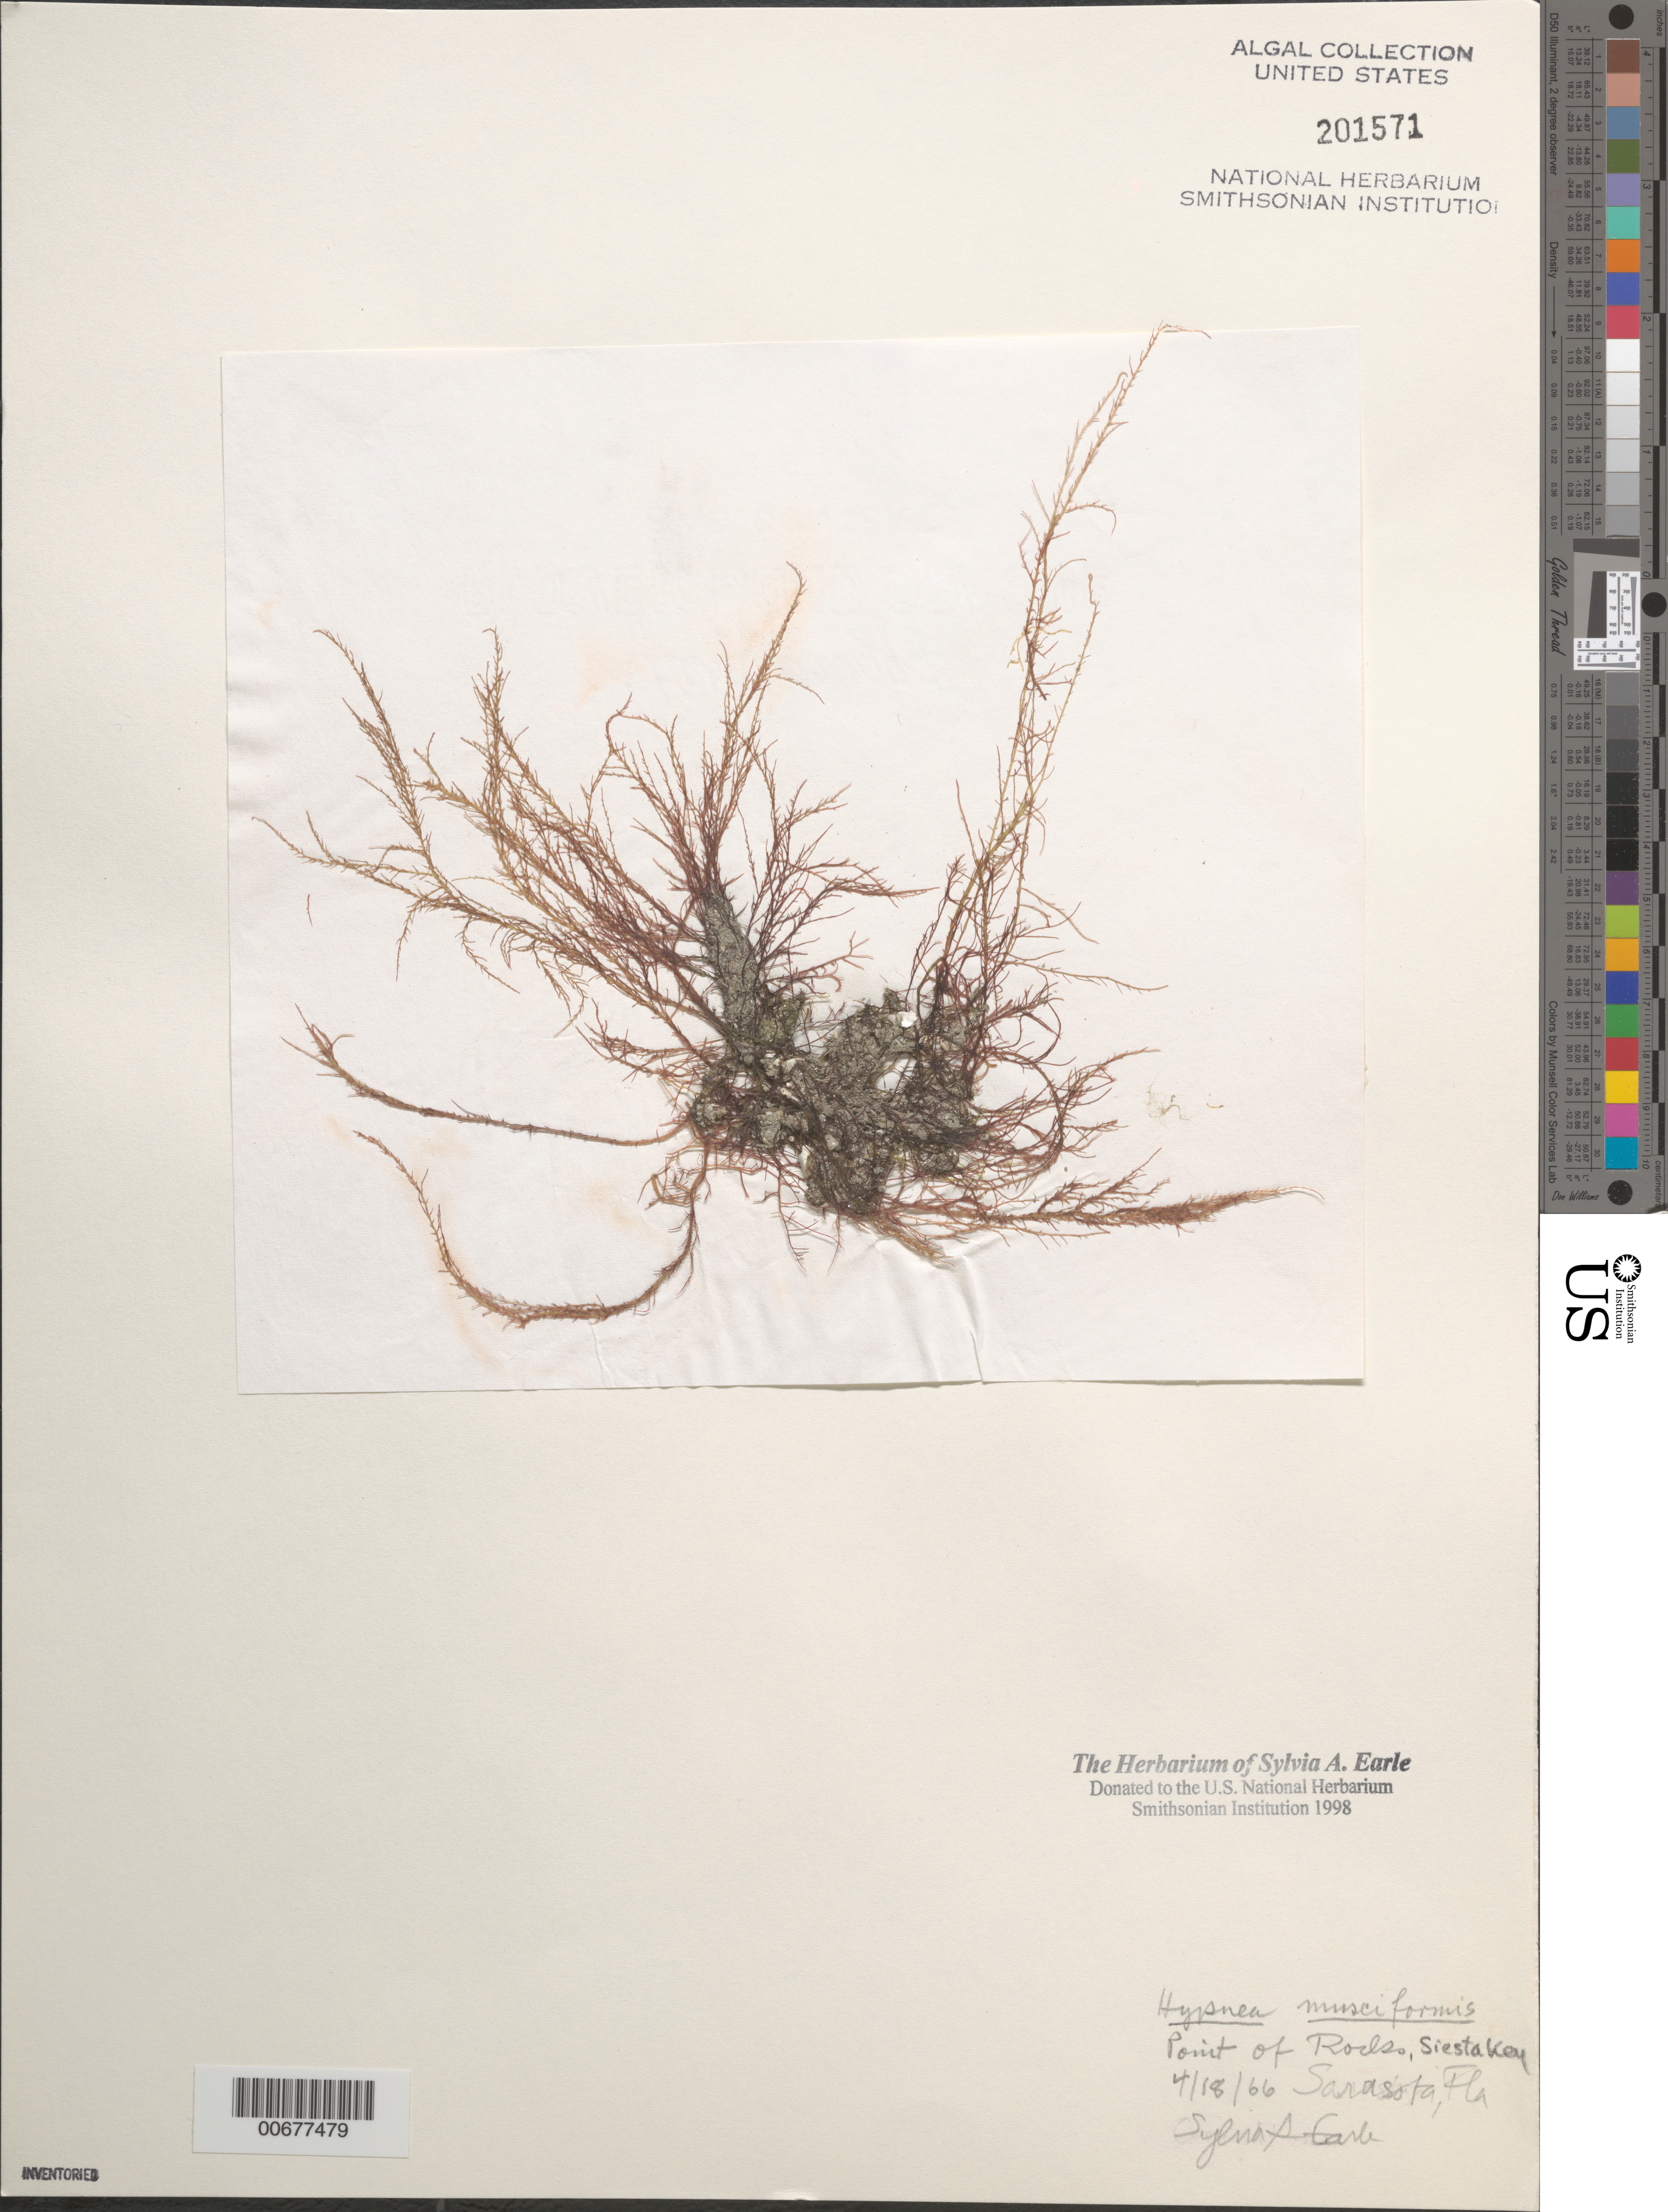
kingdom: Plantae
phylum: Rhodophyta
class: Florideophyceae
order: Gigartinales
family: Cystocloniaceae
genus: Hypnea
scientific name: Hypnea musciformis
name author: (Wulfen) J.V.Lamouroux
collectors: S. A. Earle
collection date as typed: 18 Apr 1966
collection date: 1966-04-18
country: United States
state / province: Florida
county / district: Sarasota County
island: Siesta Key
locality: Point of Rocks, Sarasota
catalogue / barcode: US 201571